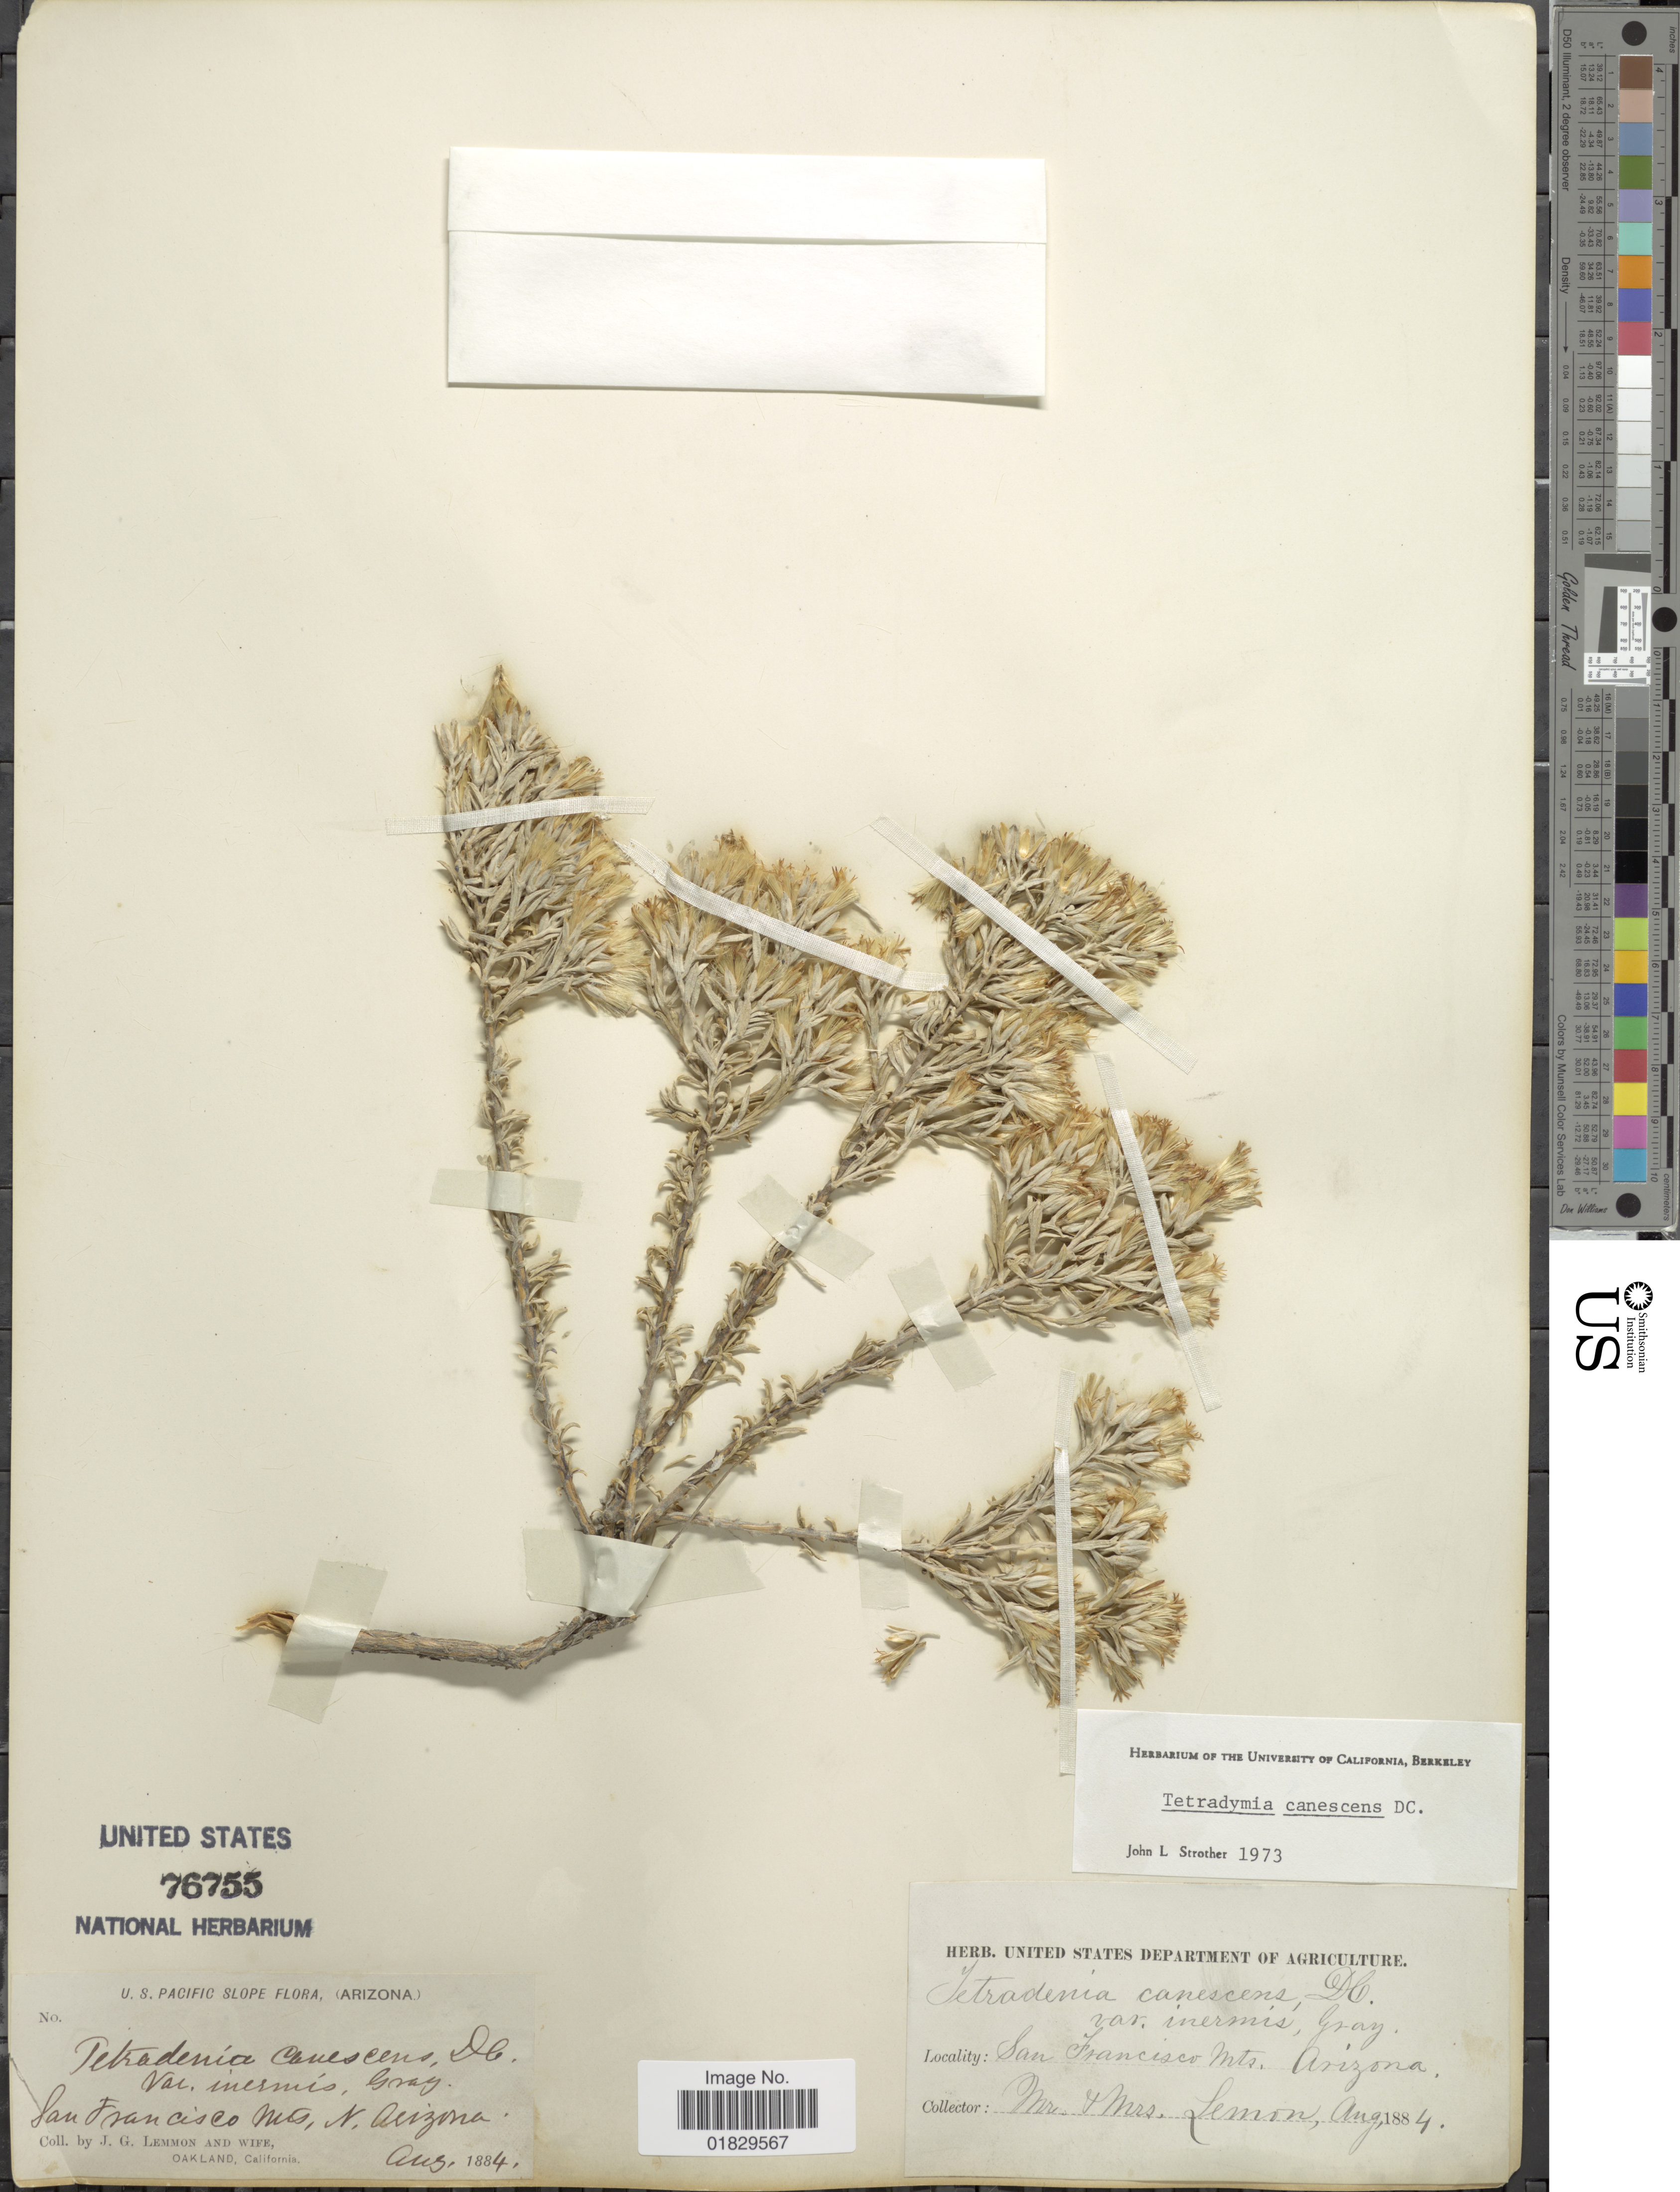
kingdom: Plantae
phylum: Tracheophyta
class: Magnoliopsida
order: Asterales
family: Asteraceae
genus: Tetradymia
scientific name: Tetradymia canescens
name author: DC.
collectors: J. Lemmon & Mrs. J. G. Lemmon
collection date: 1884-08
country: United States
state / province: Arizona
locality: San Francisco Mts., N. Arizona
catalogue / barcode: US 76755